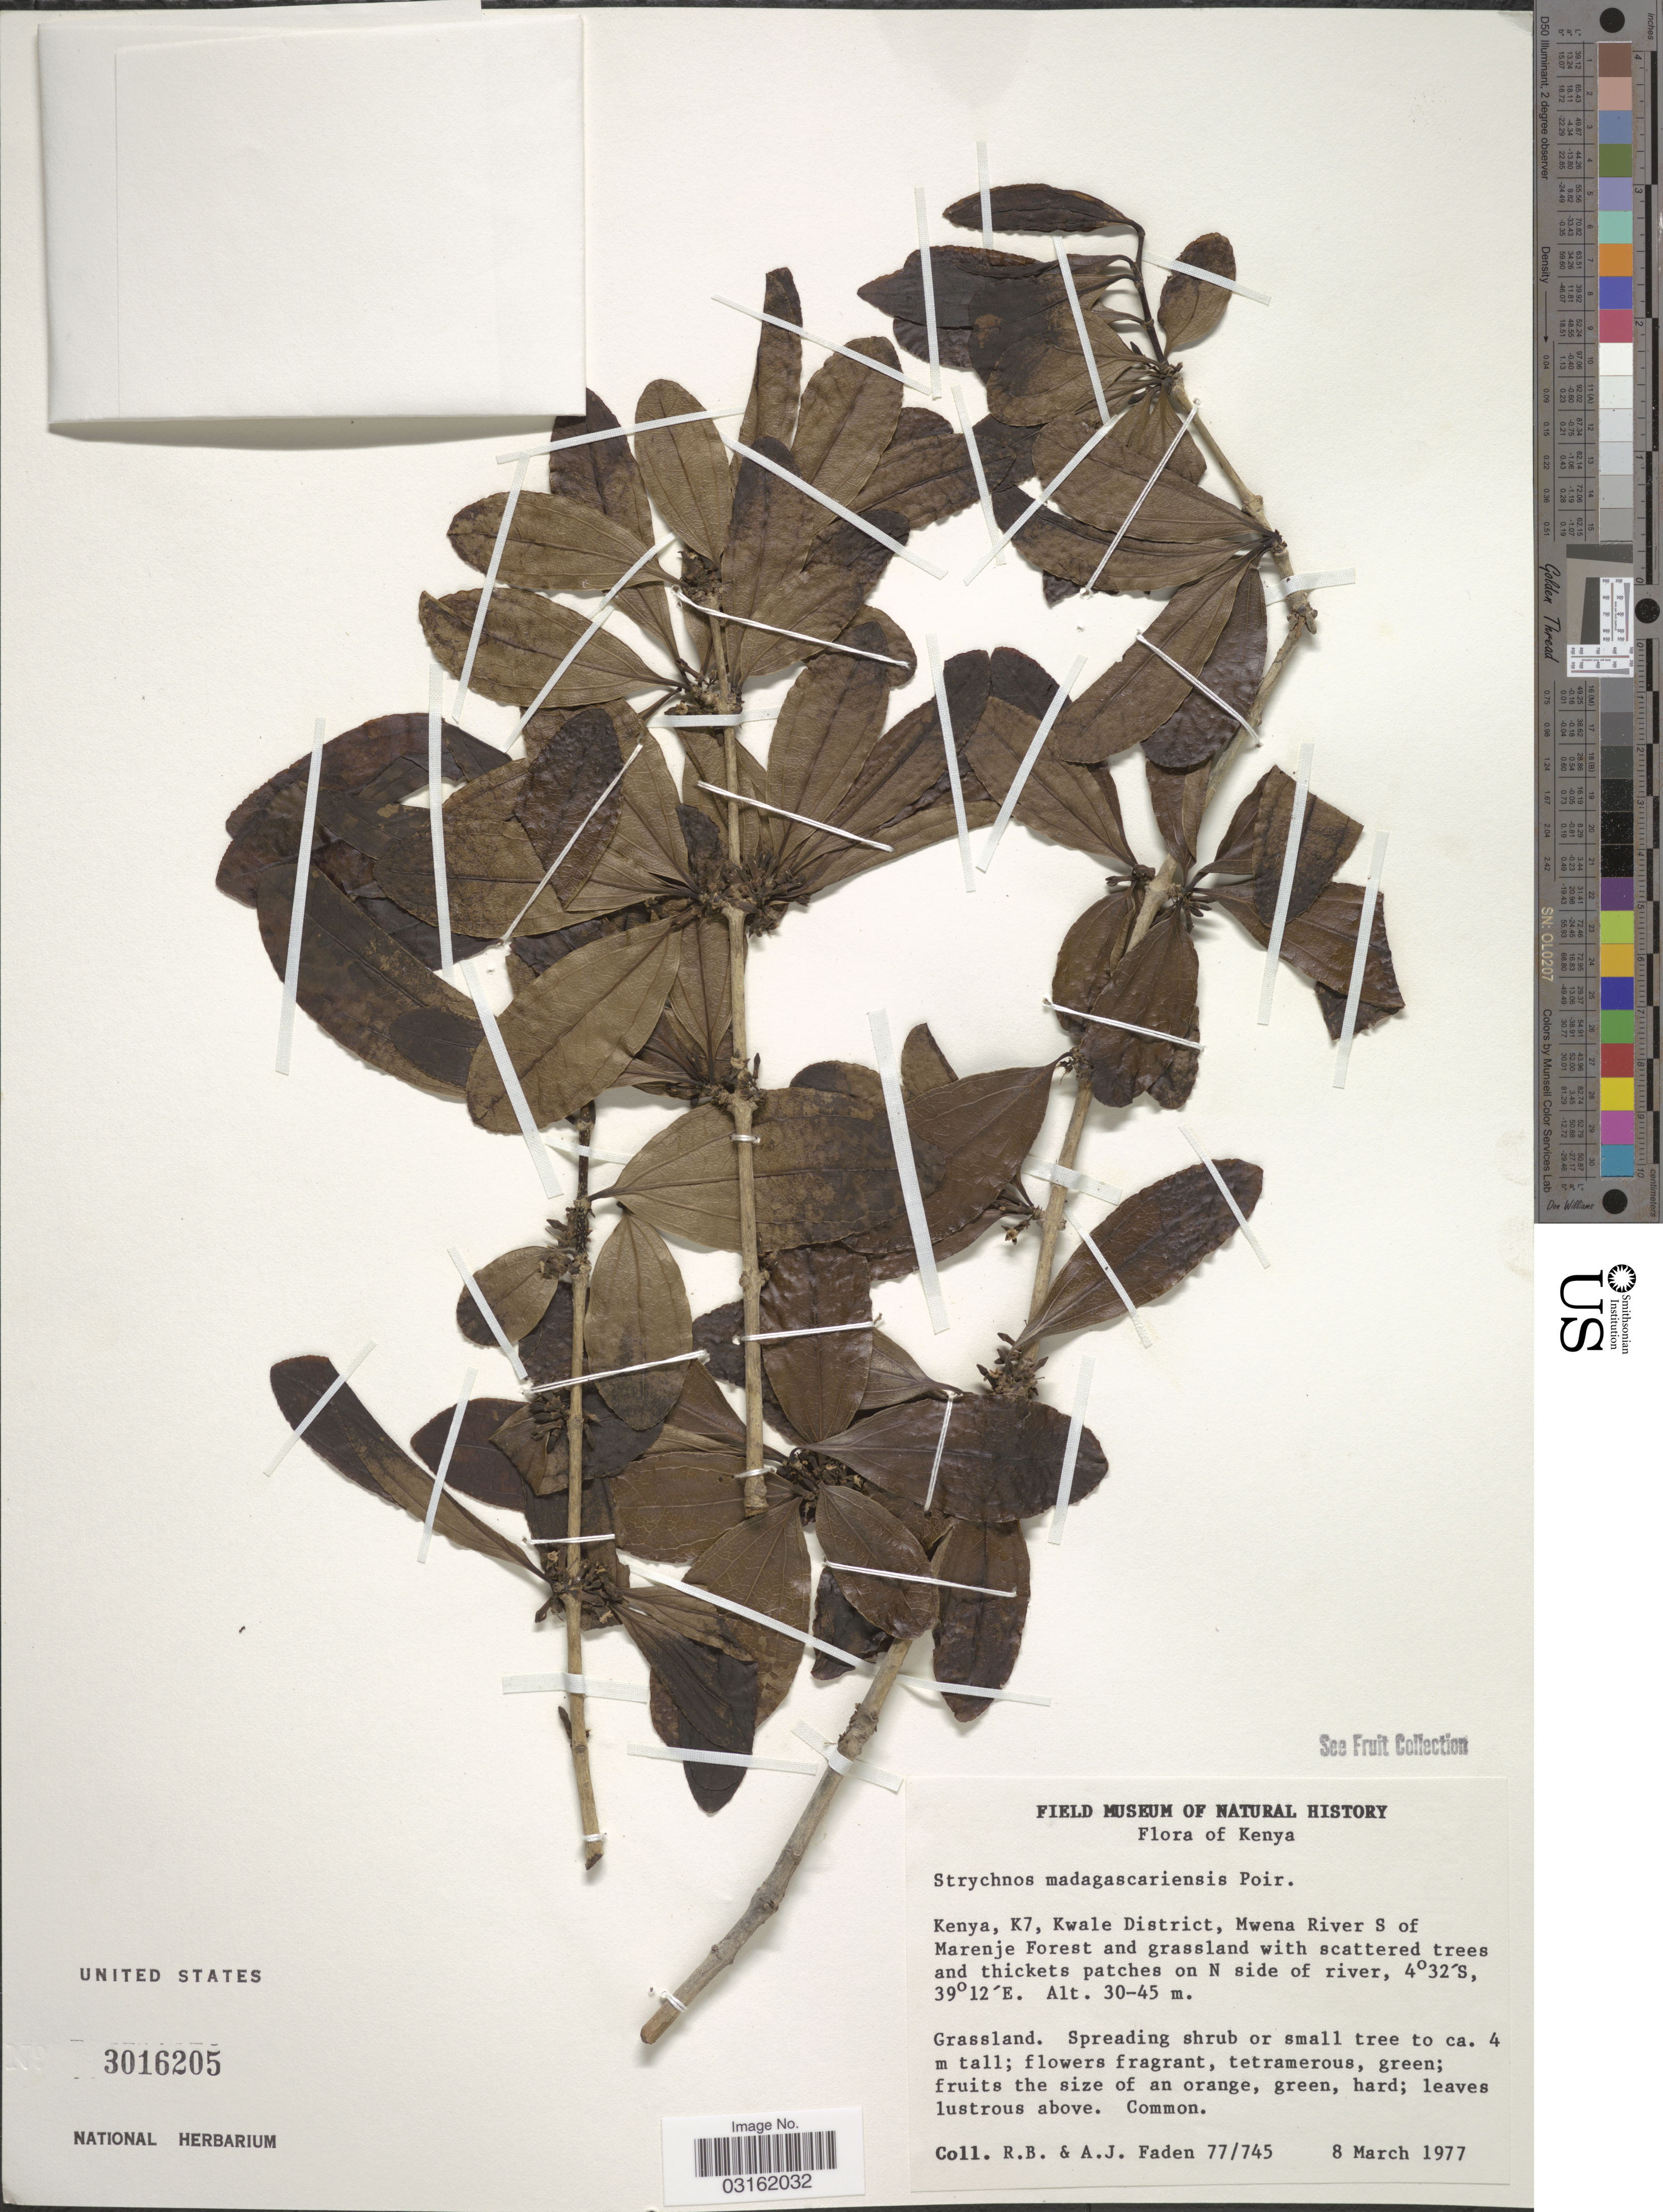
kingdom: Plantae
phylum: Tracheophyta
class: Magnoliopsida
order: Gentianales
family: Loganiaceae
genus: Strychnos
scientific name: Strychnos madagascariensis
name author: Poir.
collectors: R. B. Faden & A. J. Faden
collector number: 77/745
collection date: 1977-03-08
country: Kenya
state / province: Kwale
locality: K7, Kwale District, Mwena River S of Marenje Forest and grassland with scattered trees and thickets patches on N side of river.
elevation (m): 30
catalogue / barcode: US 3016205